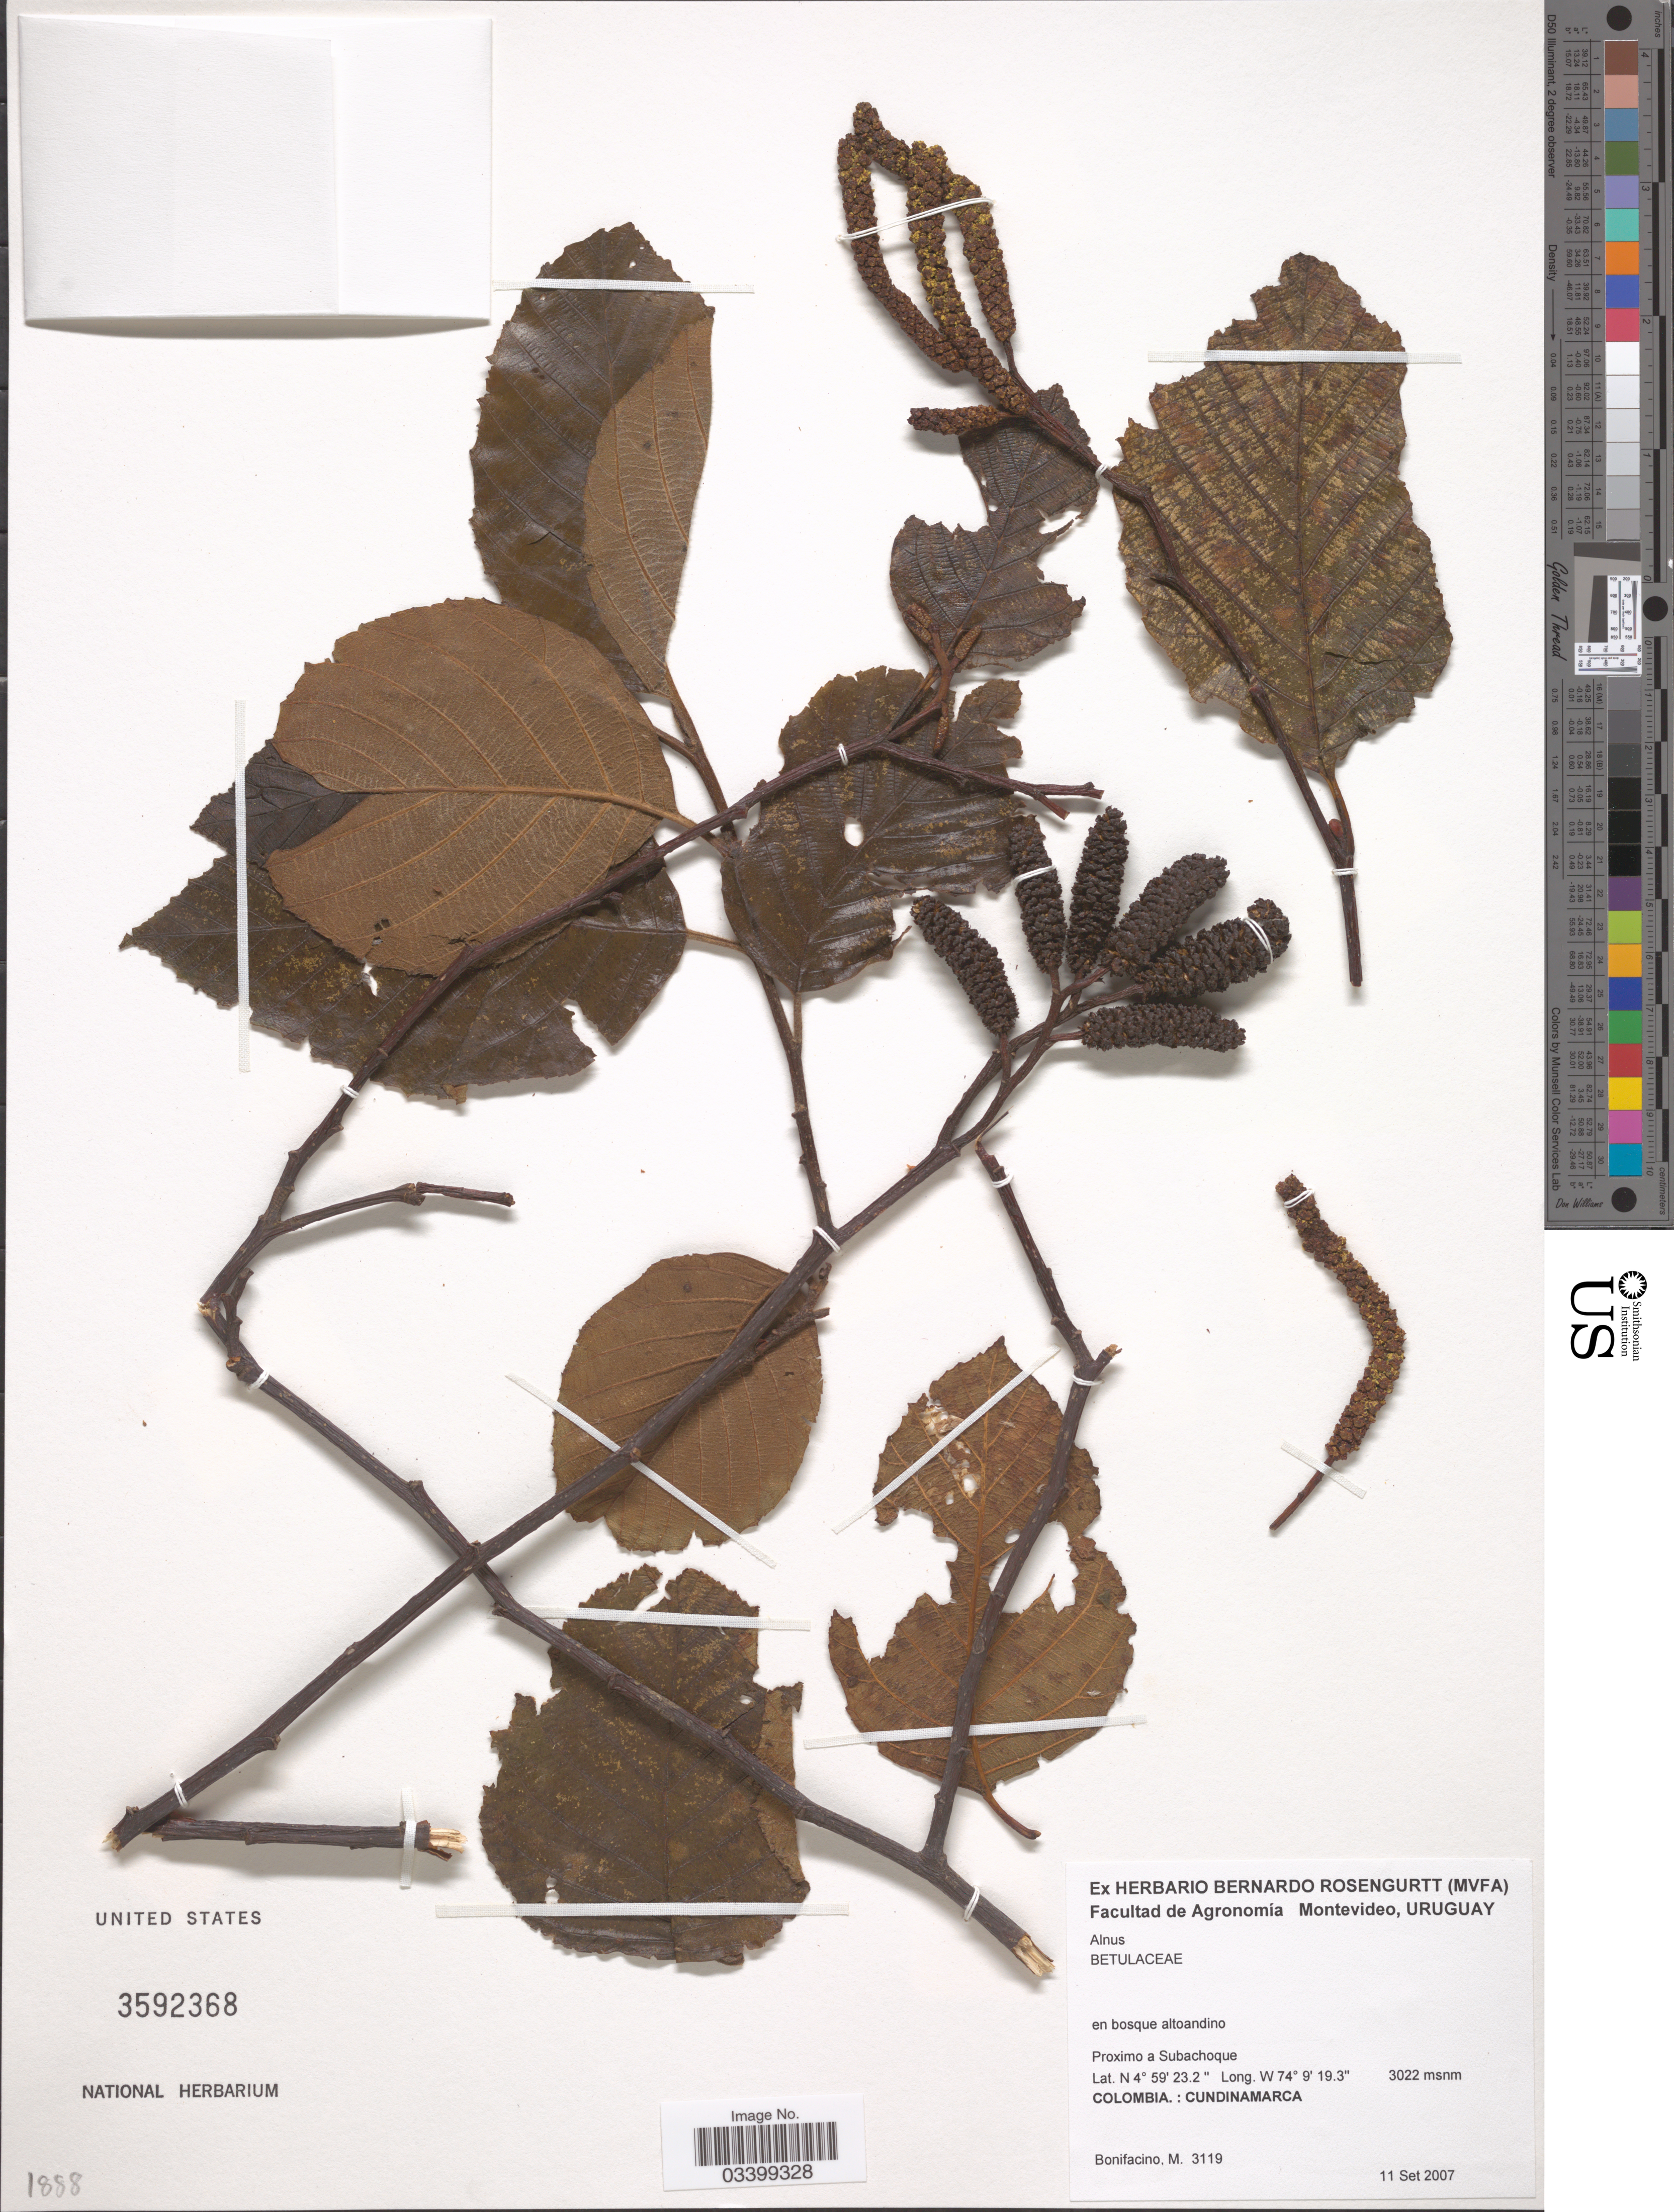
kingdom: Plantae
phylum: Tracheophyta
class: Magnoliopsida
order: Fagales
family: Betulaceae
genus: Alnus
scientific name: Alnus sp.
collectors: M. Bonifacino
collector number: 3119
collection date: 2007-09-11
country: Colombia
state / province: Cundinamarca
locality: Proximo a Subachoque.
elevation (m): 3022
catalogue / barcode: US 3592368